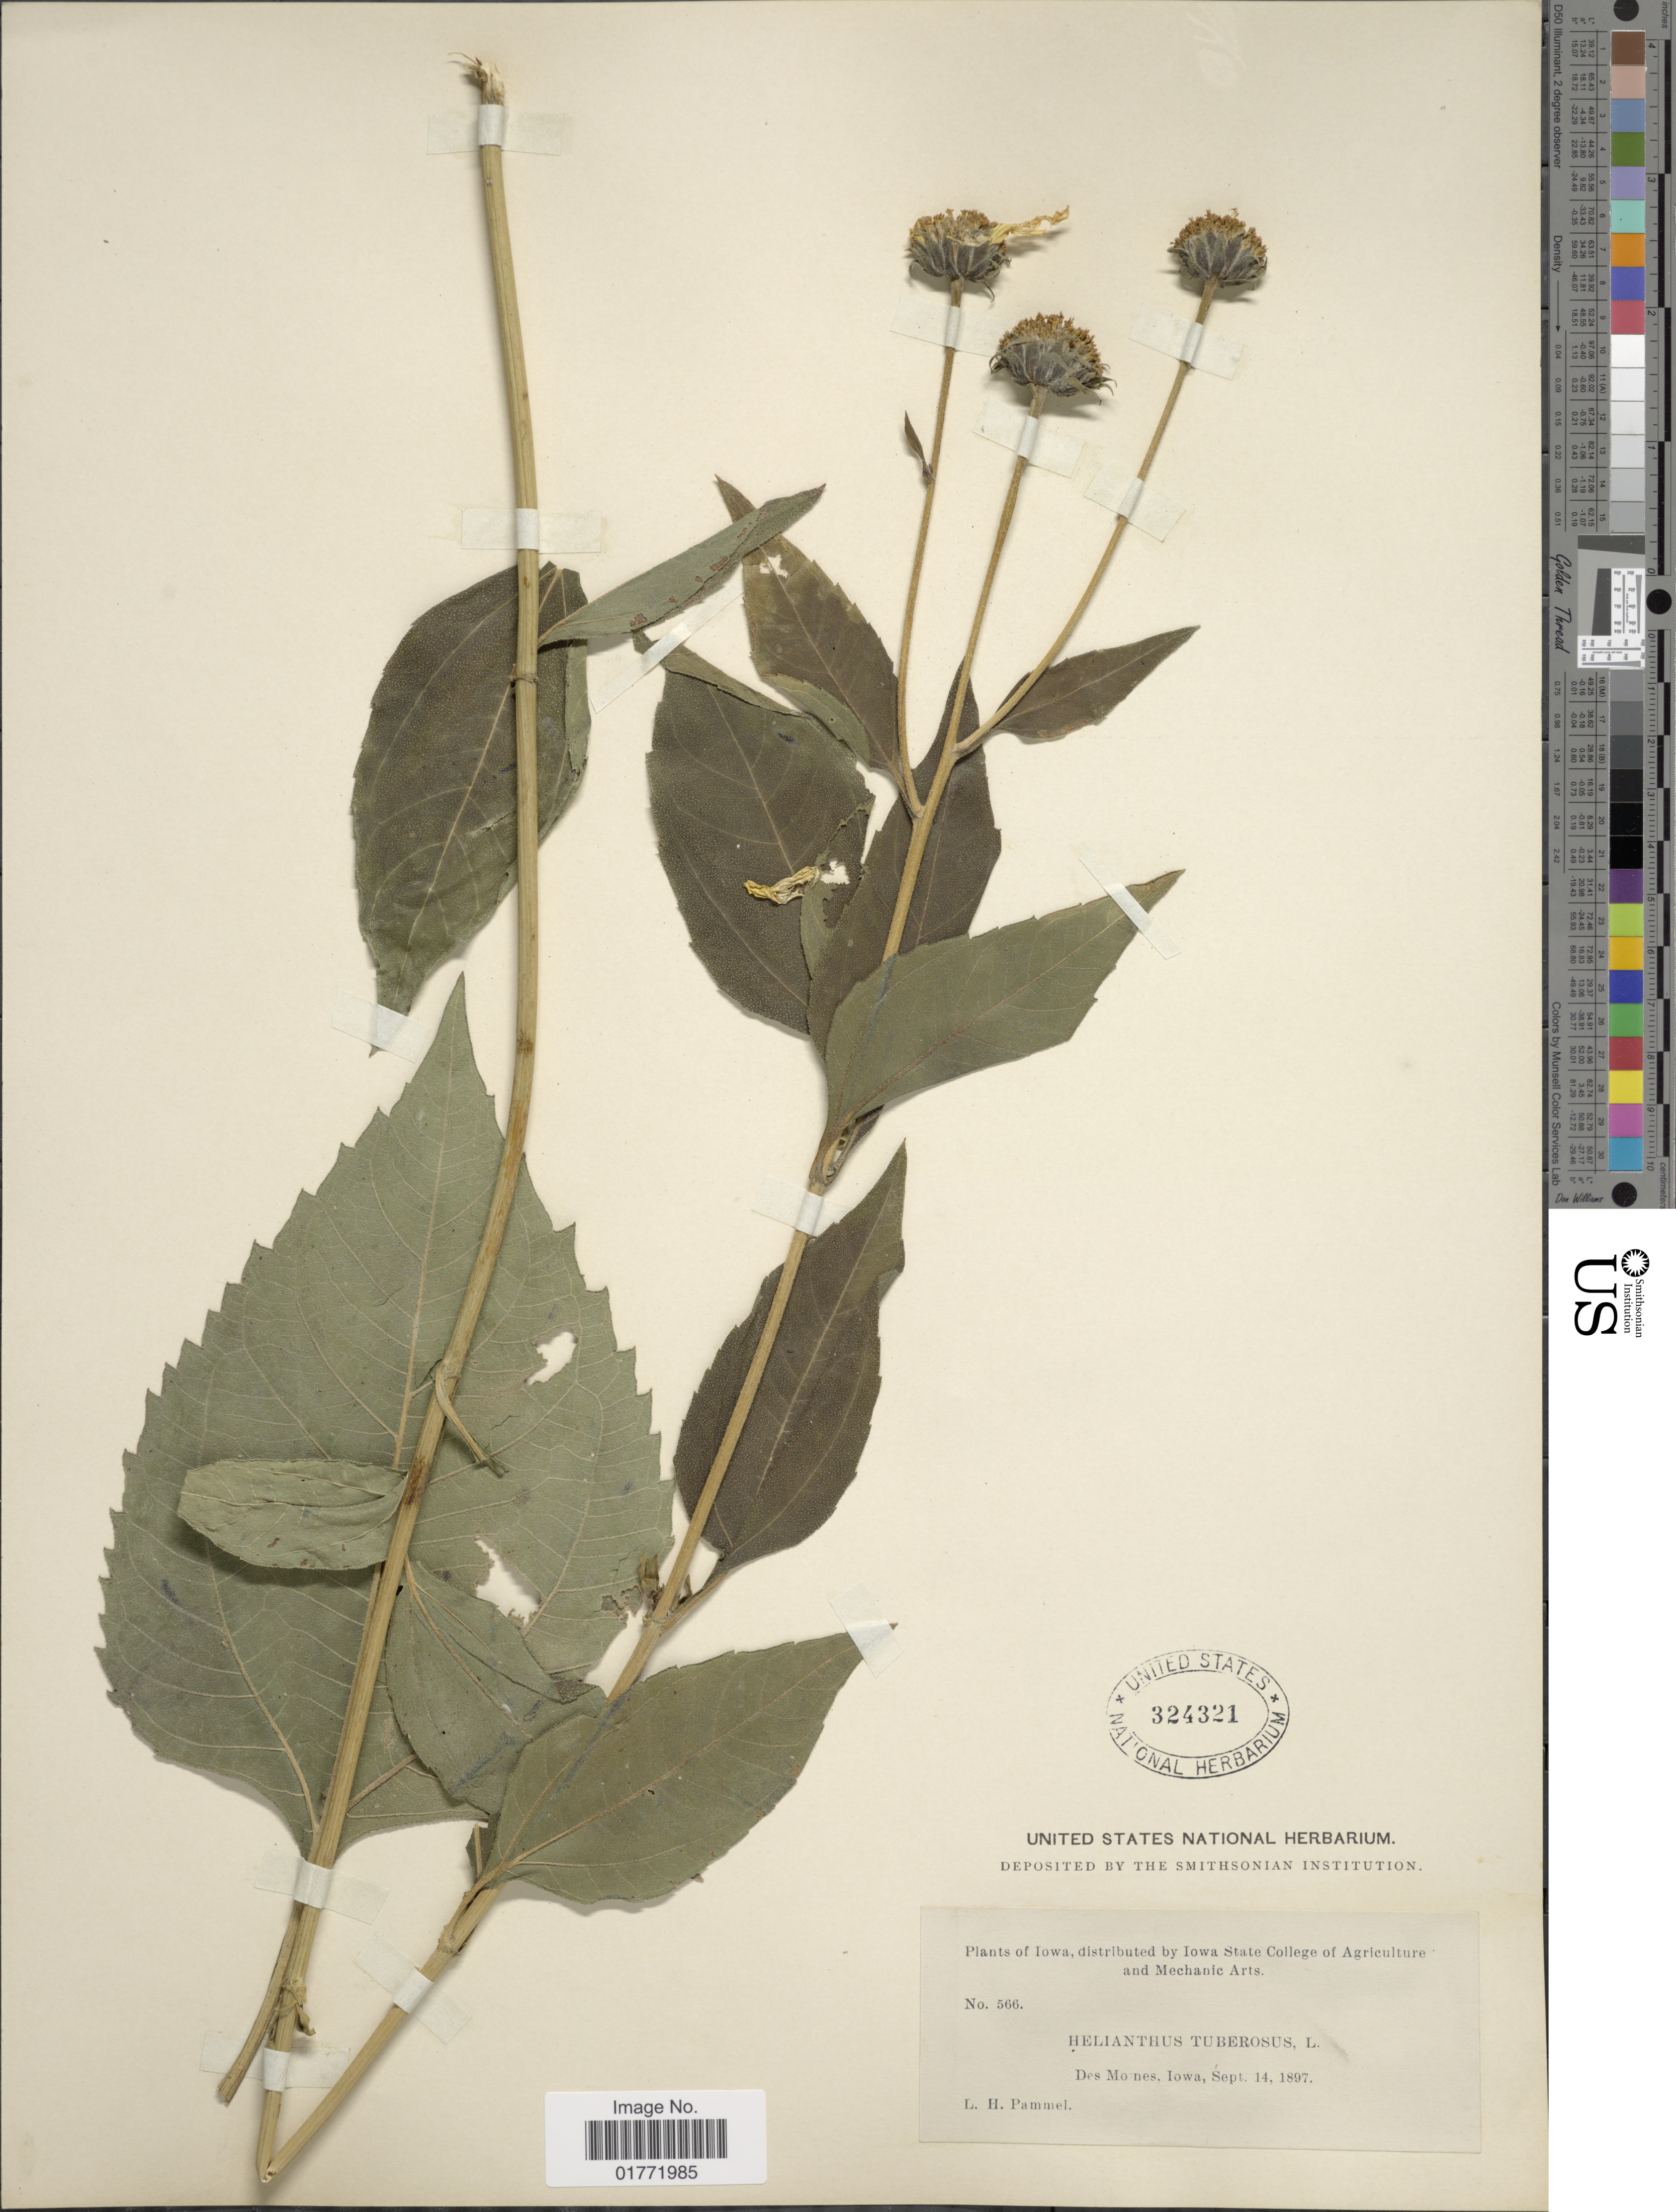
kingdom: Plantae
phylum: Tracheophyta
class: Magnoliopsida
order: Asterales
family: Asteraceae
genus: Helianthus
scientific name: Helianthus tuberosus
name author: L.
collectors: L. Pammel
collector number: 566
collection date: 1897-09-14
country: United States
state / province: Iowa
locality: Des Moines.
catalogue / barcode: US 324321